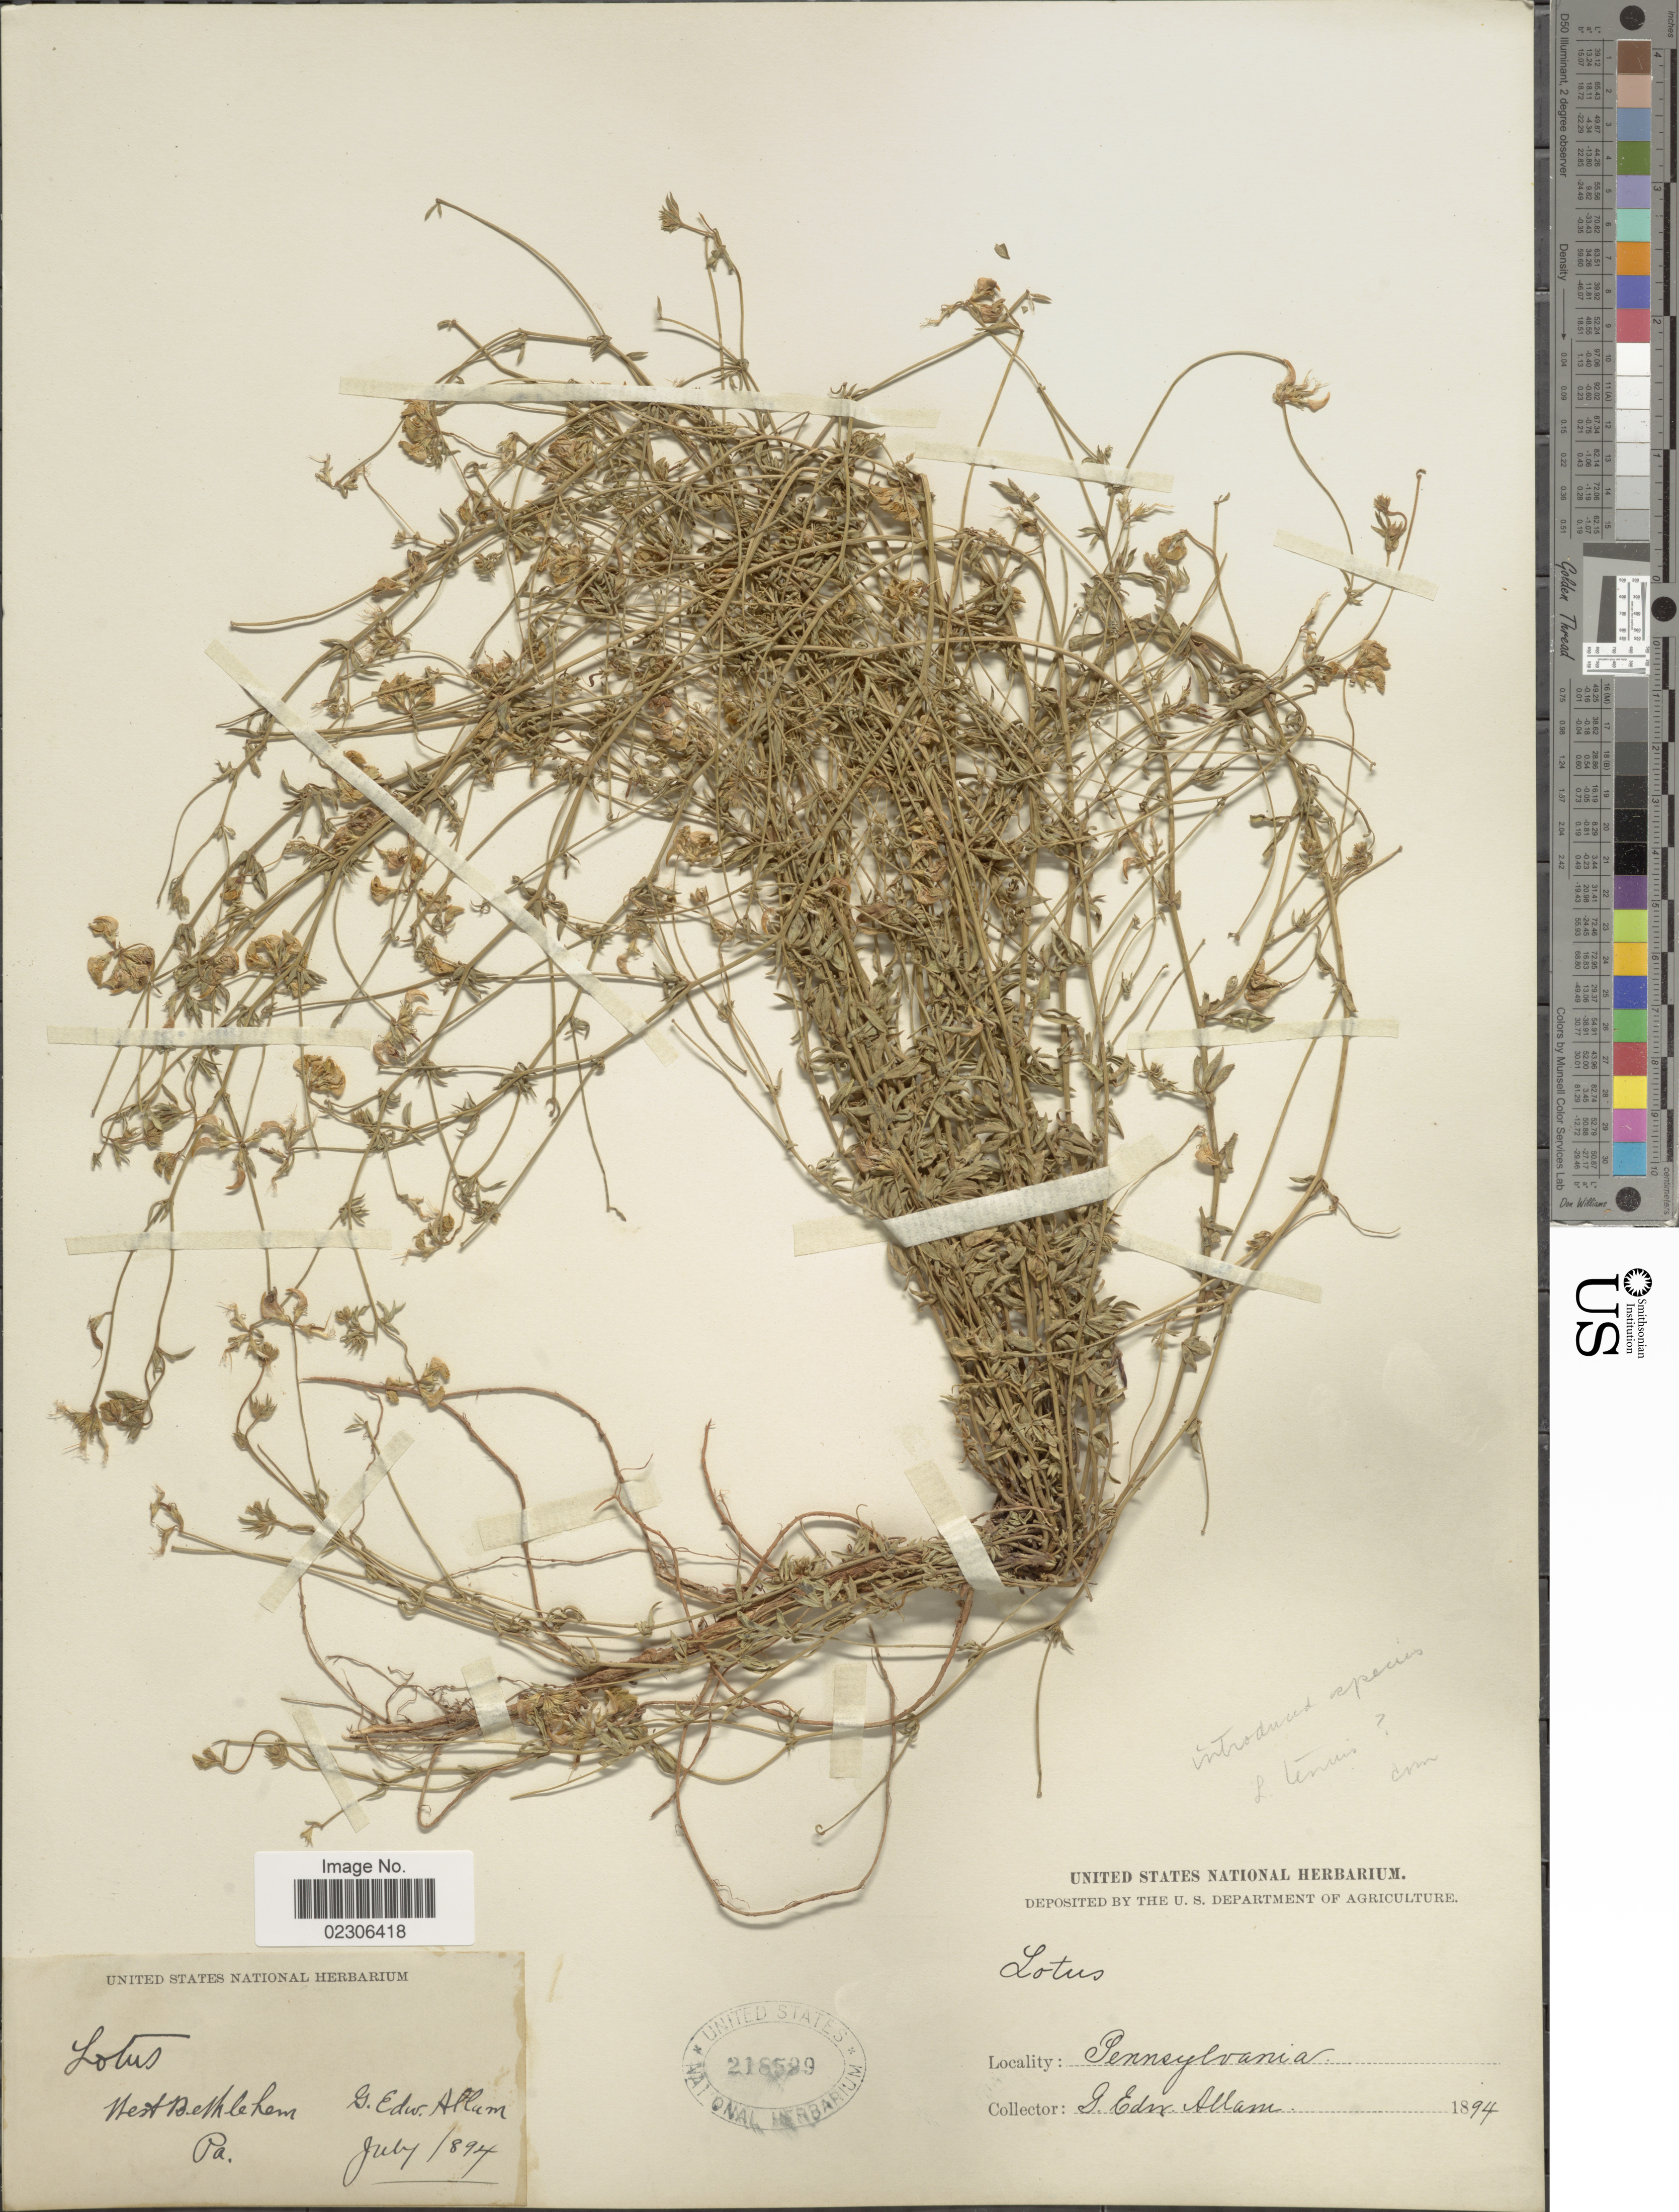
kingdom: Plantae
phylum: Tracheophyta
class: Magnoliopsida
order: Fabales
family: Fabaceae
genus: Lotus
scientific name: Lotus sp.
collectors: G. Allam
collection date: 1894-07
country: United States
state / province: Pennsylvania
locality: West Bethlehem, Pa.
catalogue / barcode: US 218599